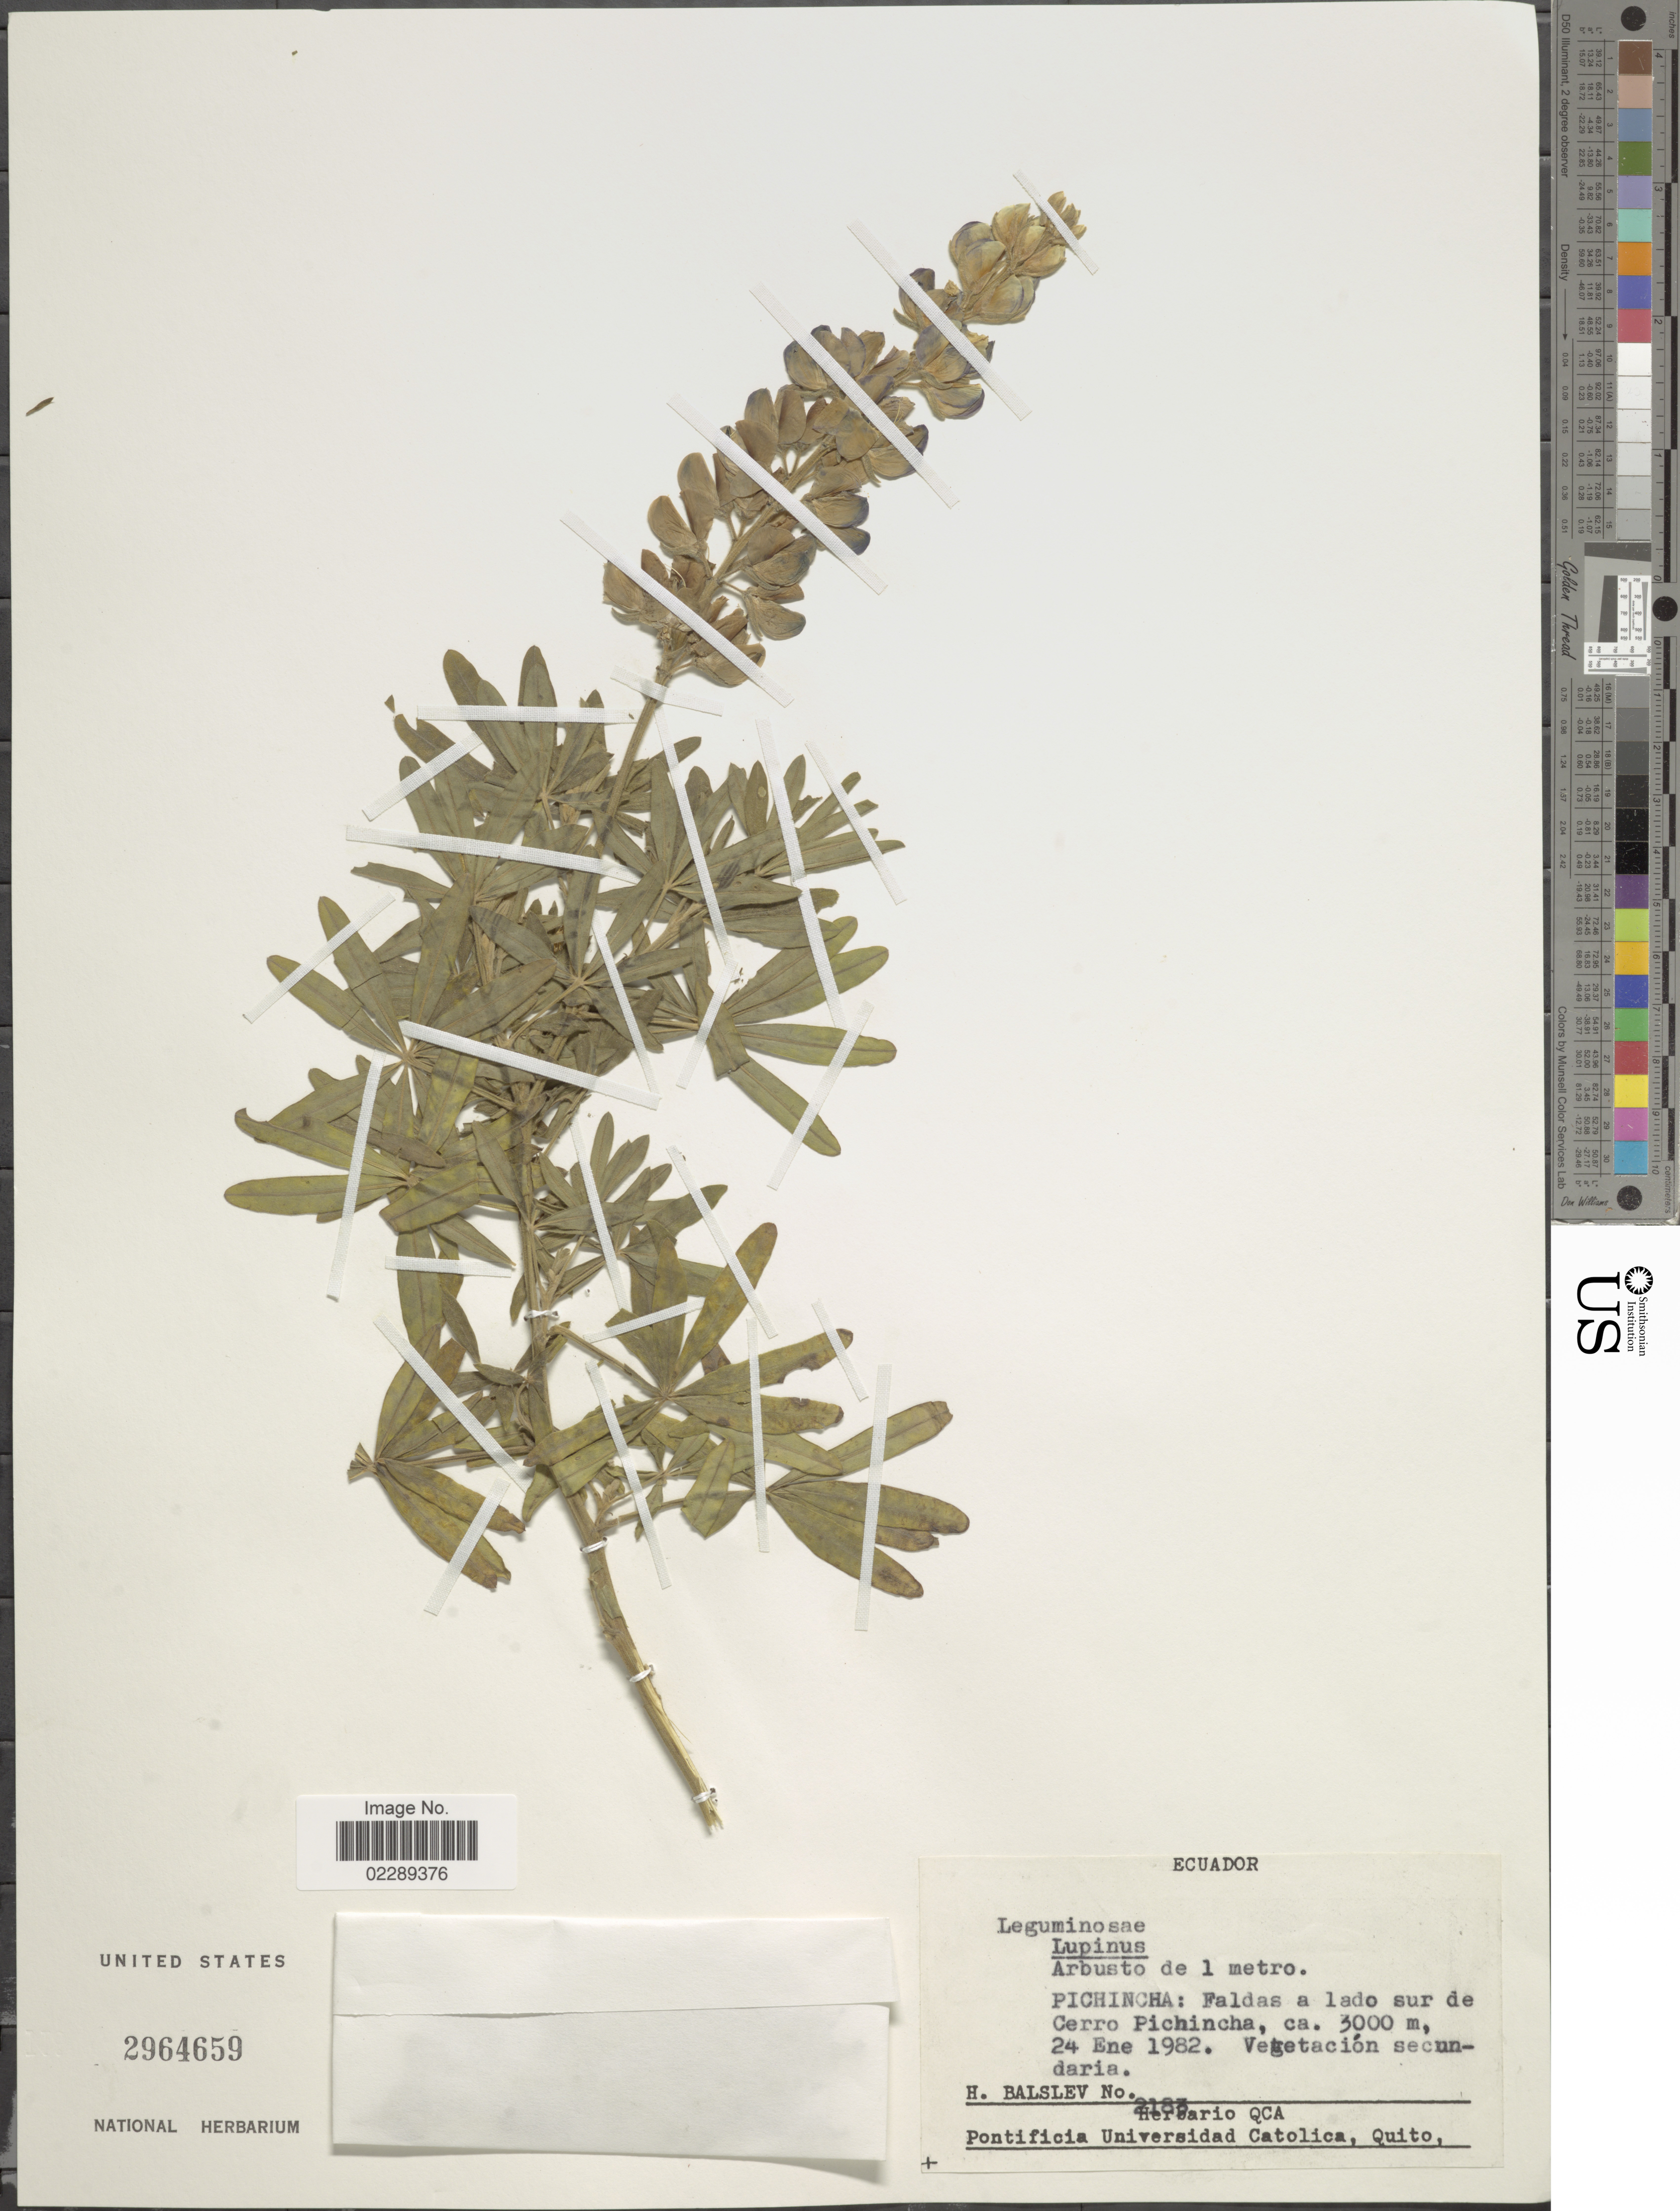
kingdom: Plantae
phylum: Tracheophyta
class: Magnoliopsida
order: Fabales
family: Fabaceae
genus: Lupinus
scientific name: Lupinus sp.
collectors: H. Balslev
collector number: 2183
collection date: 1982-01-24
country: Ecuador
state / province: Pichincha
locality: Pichincha: Faldas a lado sur de Cerro Pichincha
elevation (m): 3000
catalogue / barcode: US 2964659